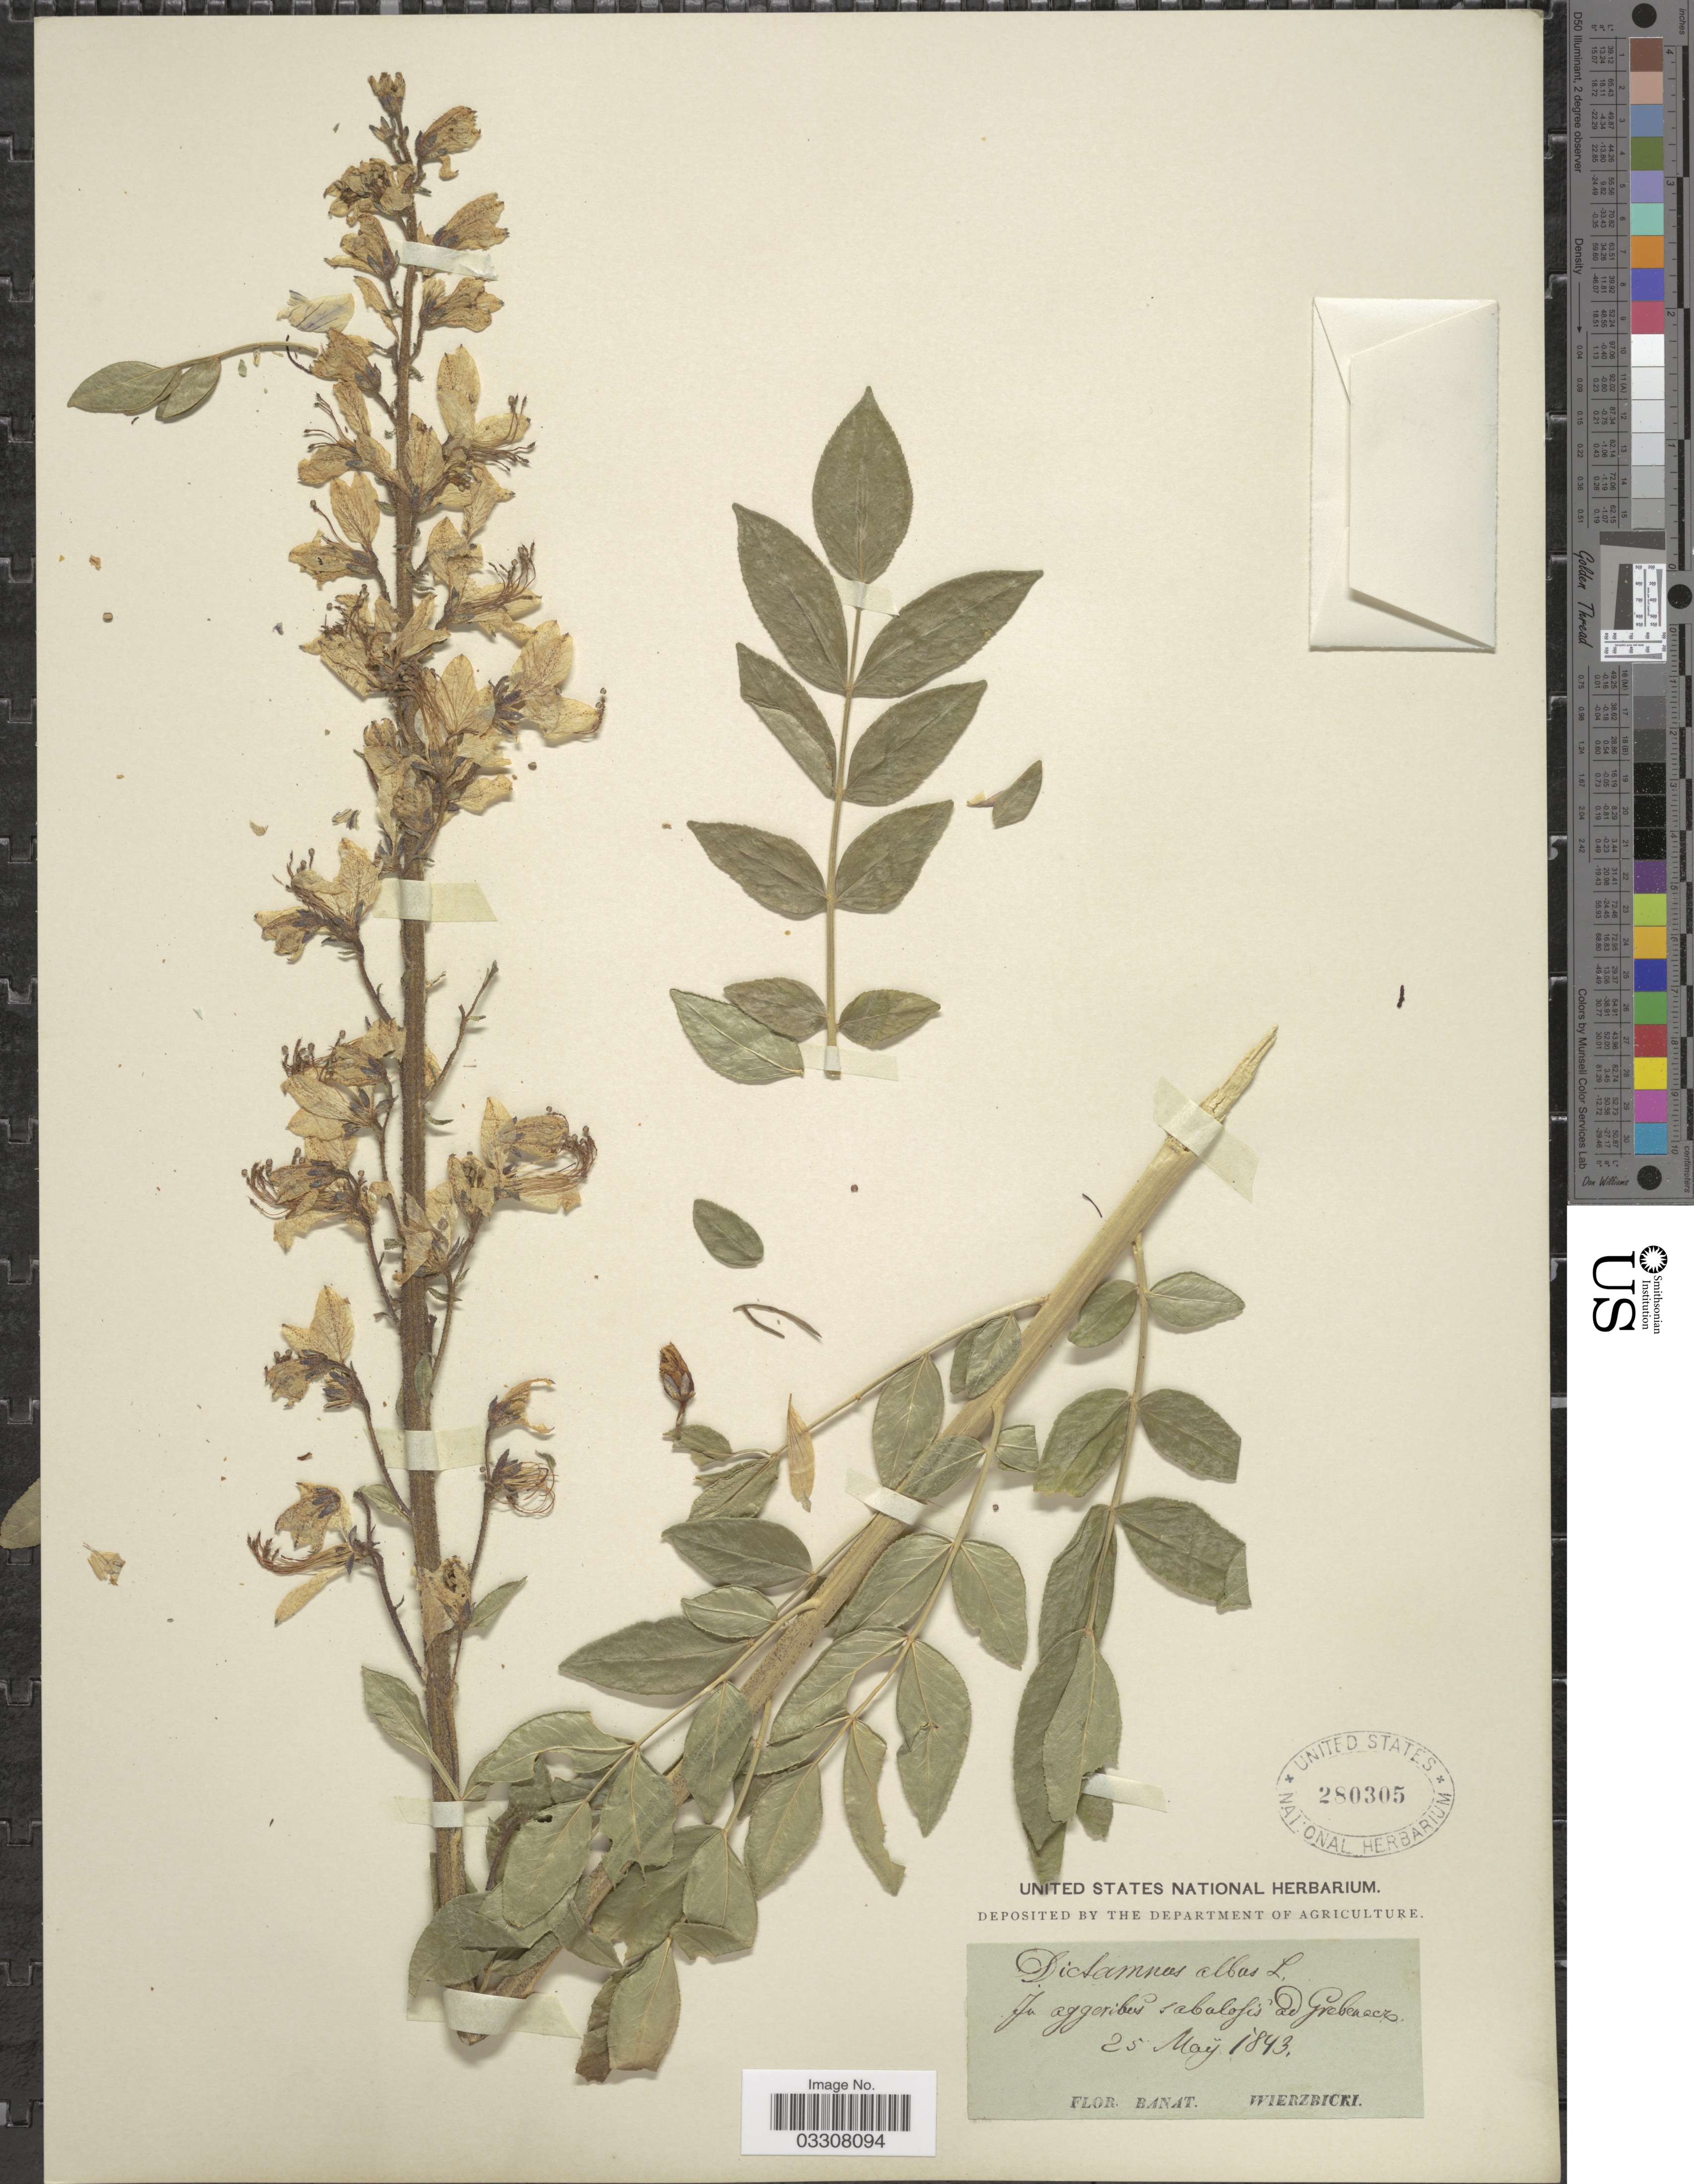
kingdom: Plantae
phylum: Tracheophyta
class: Magnoliopsida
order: Sapindales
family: Rutaceae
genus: Dictamnus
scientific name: Dictamnus albus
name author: L.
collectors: Wierzbicki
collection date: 1843-05-25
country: Hungary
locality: Ad Grebenacz. [interpreted] Banat.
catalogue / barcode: US 280305